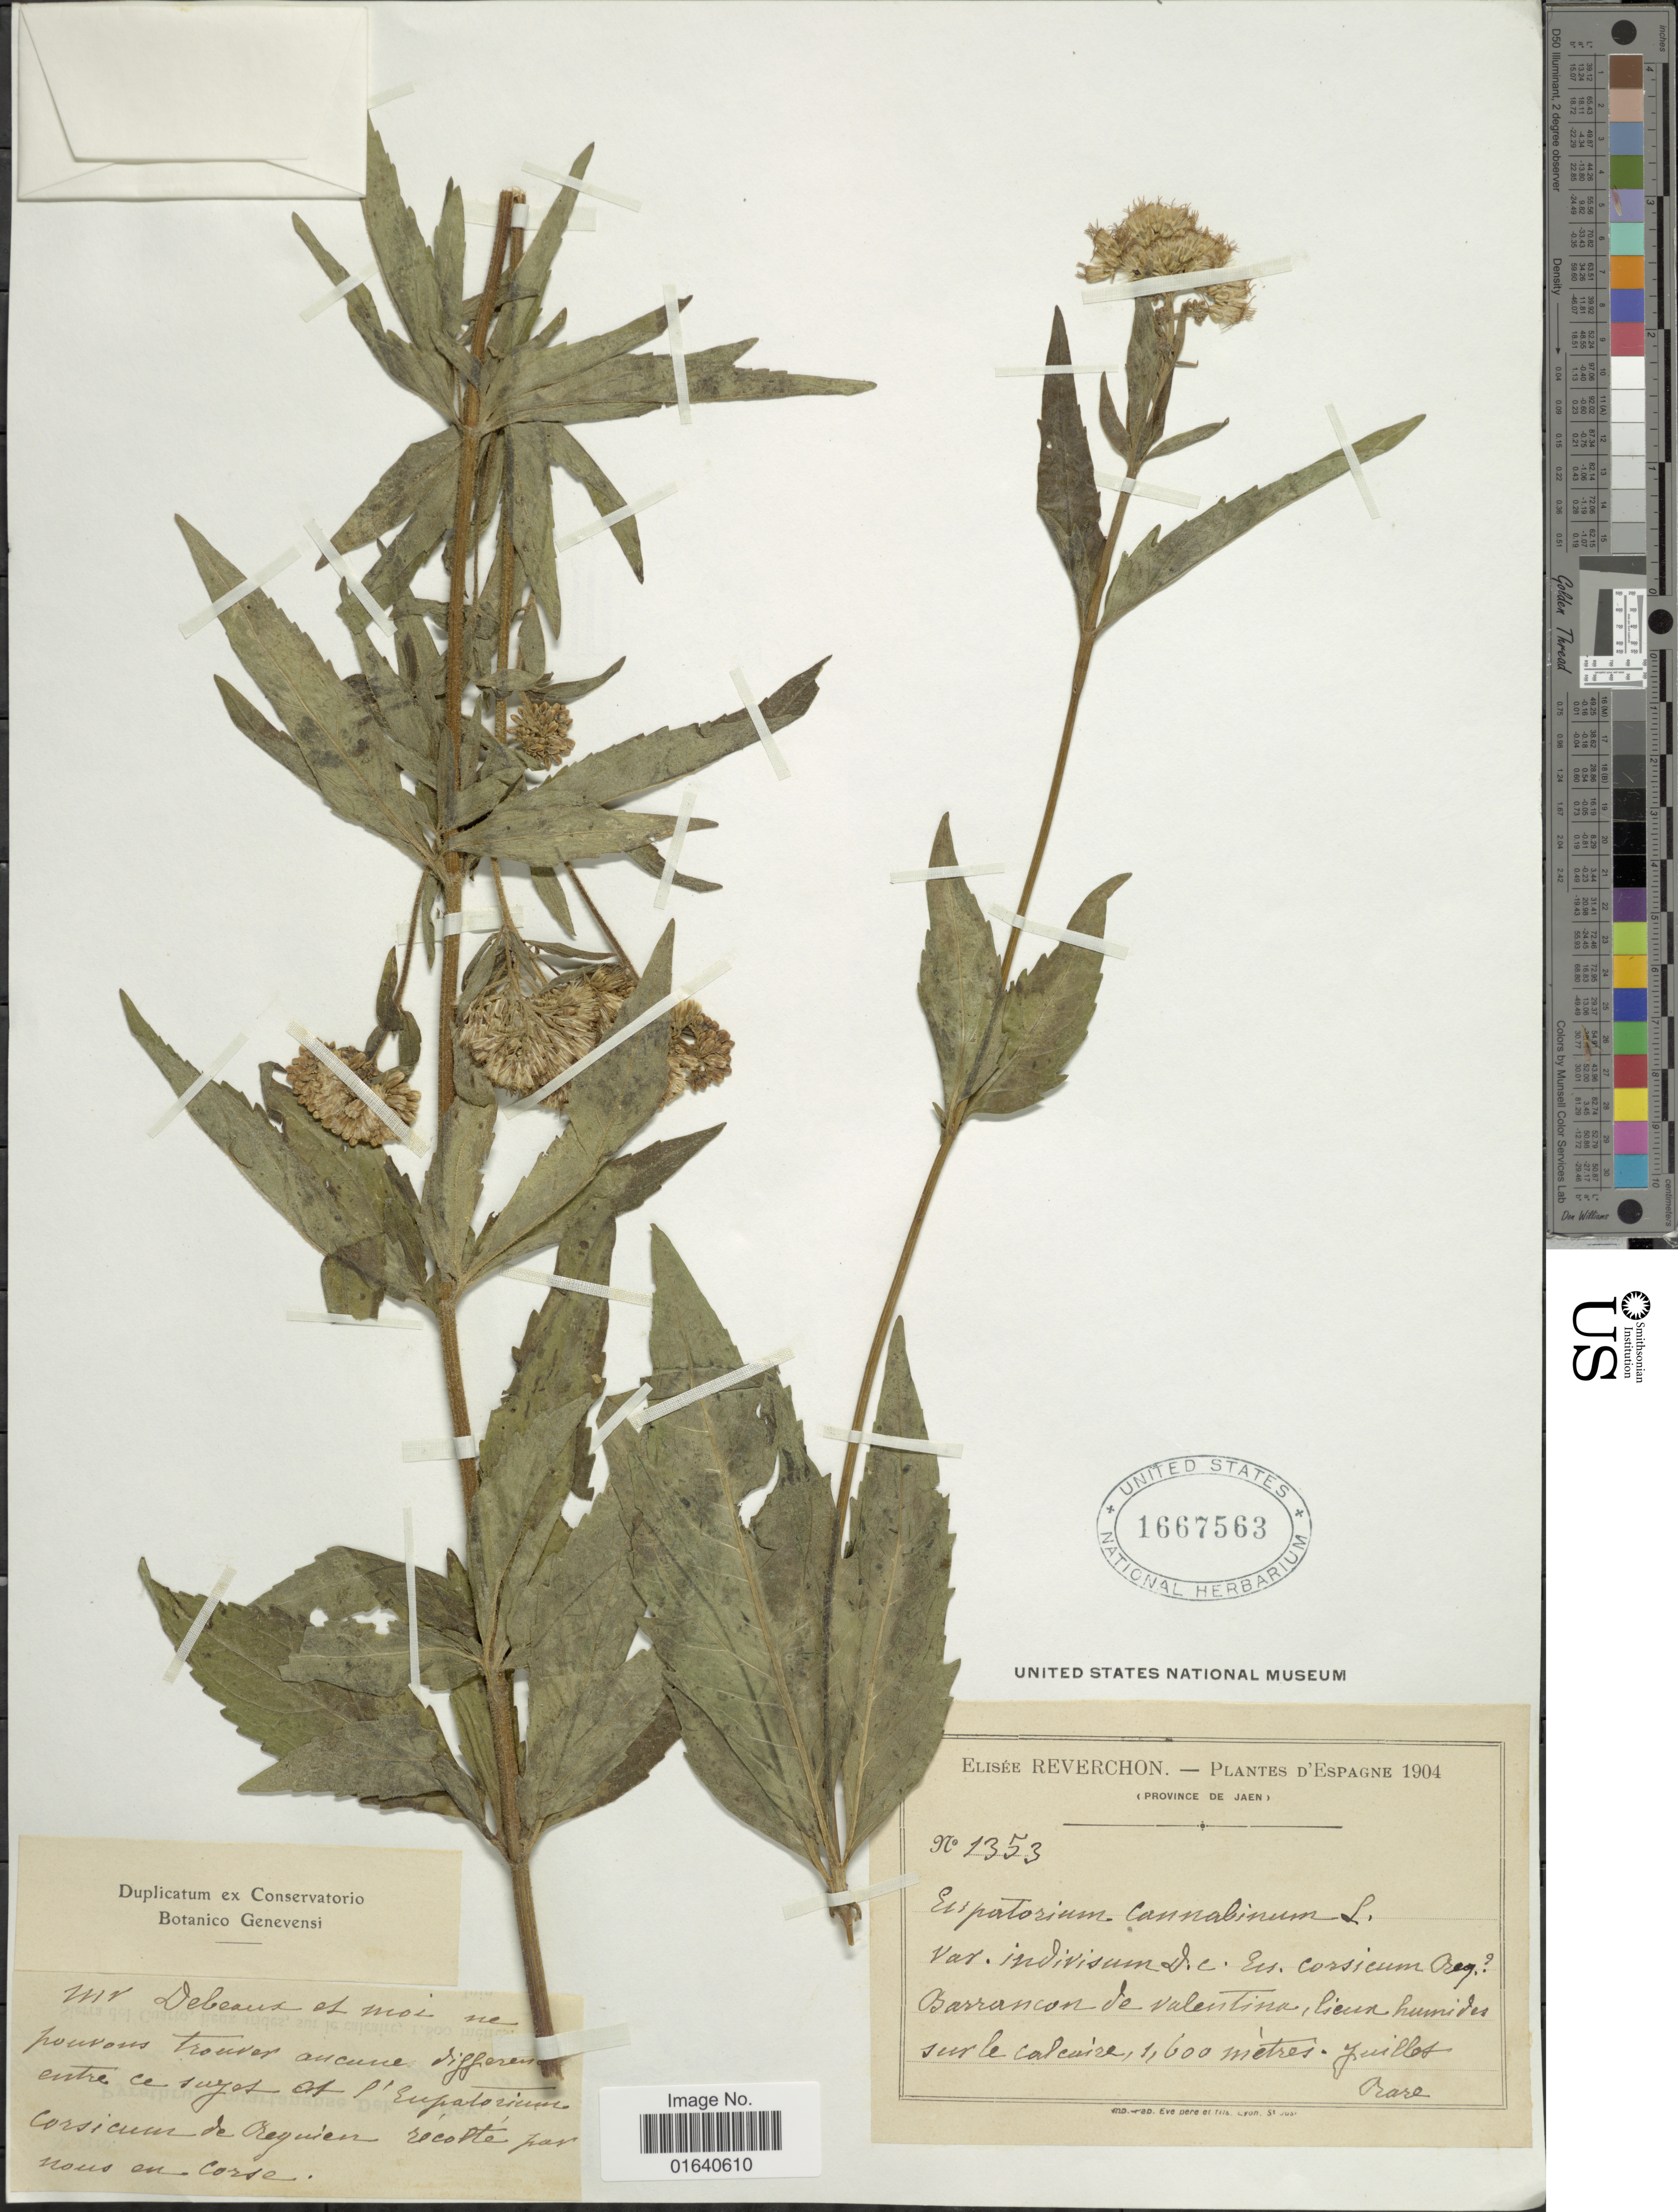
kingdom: Plantae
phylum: Tracheophyta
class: Magnoliopsida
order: Asterales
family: Asteraceae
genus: Eupatorium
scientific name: Eupatorium cannabinum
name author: L.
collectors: E. Reverchon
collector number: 1353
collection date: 1904-07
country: Spain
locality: Barramcon de valentina, lieux humides sur le [illegible text]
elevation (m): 1600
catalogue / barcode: US 1667563